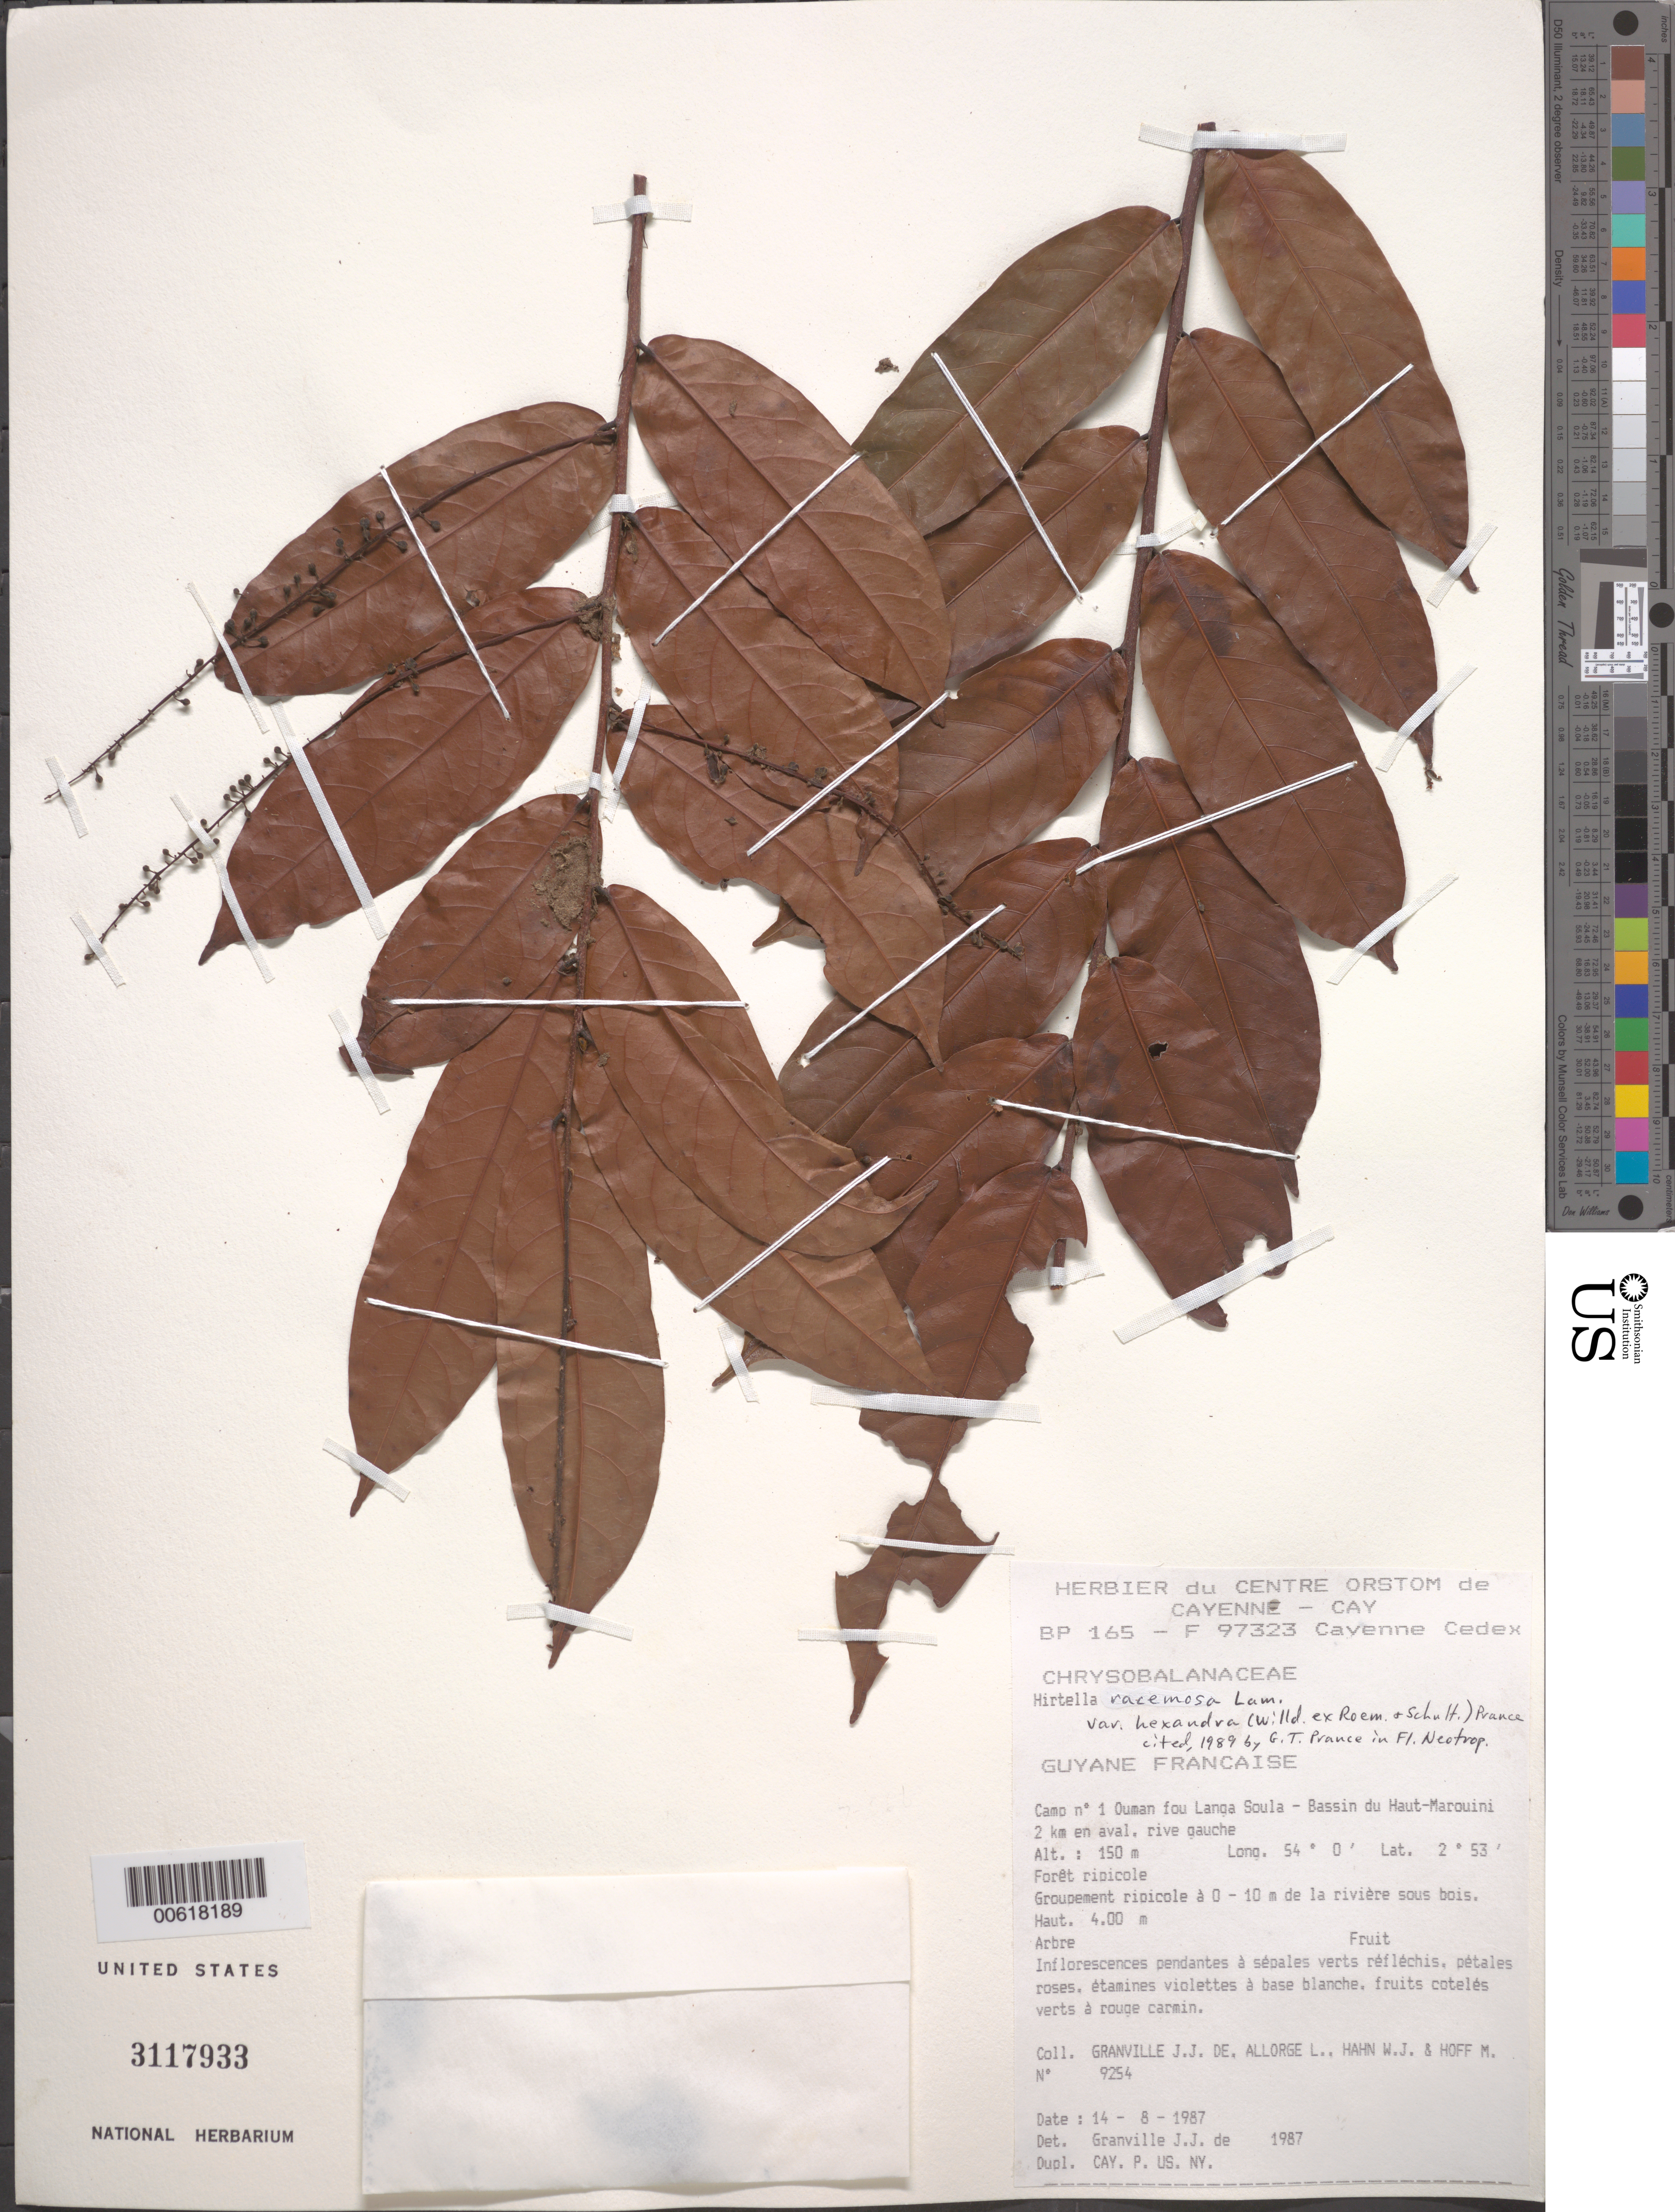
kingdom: Plantae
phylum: Tracheophyta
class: Magnoliopsida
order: Malpighiales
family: Chrysobalanaceae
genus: Hirtella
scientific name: Hirtella racemosa var. hexandra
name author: (Willd. ex Roem. & Schult.) Prance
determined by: Prance, G. T.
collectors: J.-J. de Granville, L. Allorge, W. J. Hahn & M. Hoff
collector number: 9254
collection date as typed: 14-Aug-87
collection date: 1987-08-14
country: French Guiana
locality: Camp #1, Ouman fou Langa Soula, Bassin du Haut-Marouini; 2 km en aval, rive gauche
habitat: Forêt ripicole; groupement ripicole a 0-10m de la rivere sous bois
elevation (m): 150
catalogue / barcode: US 3117933